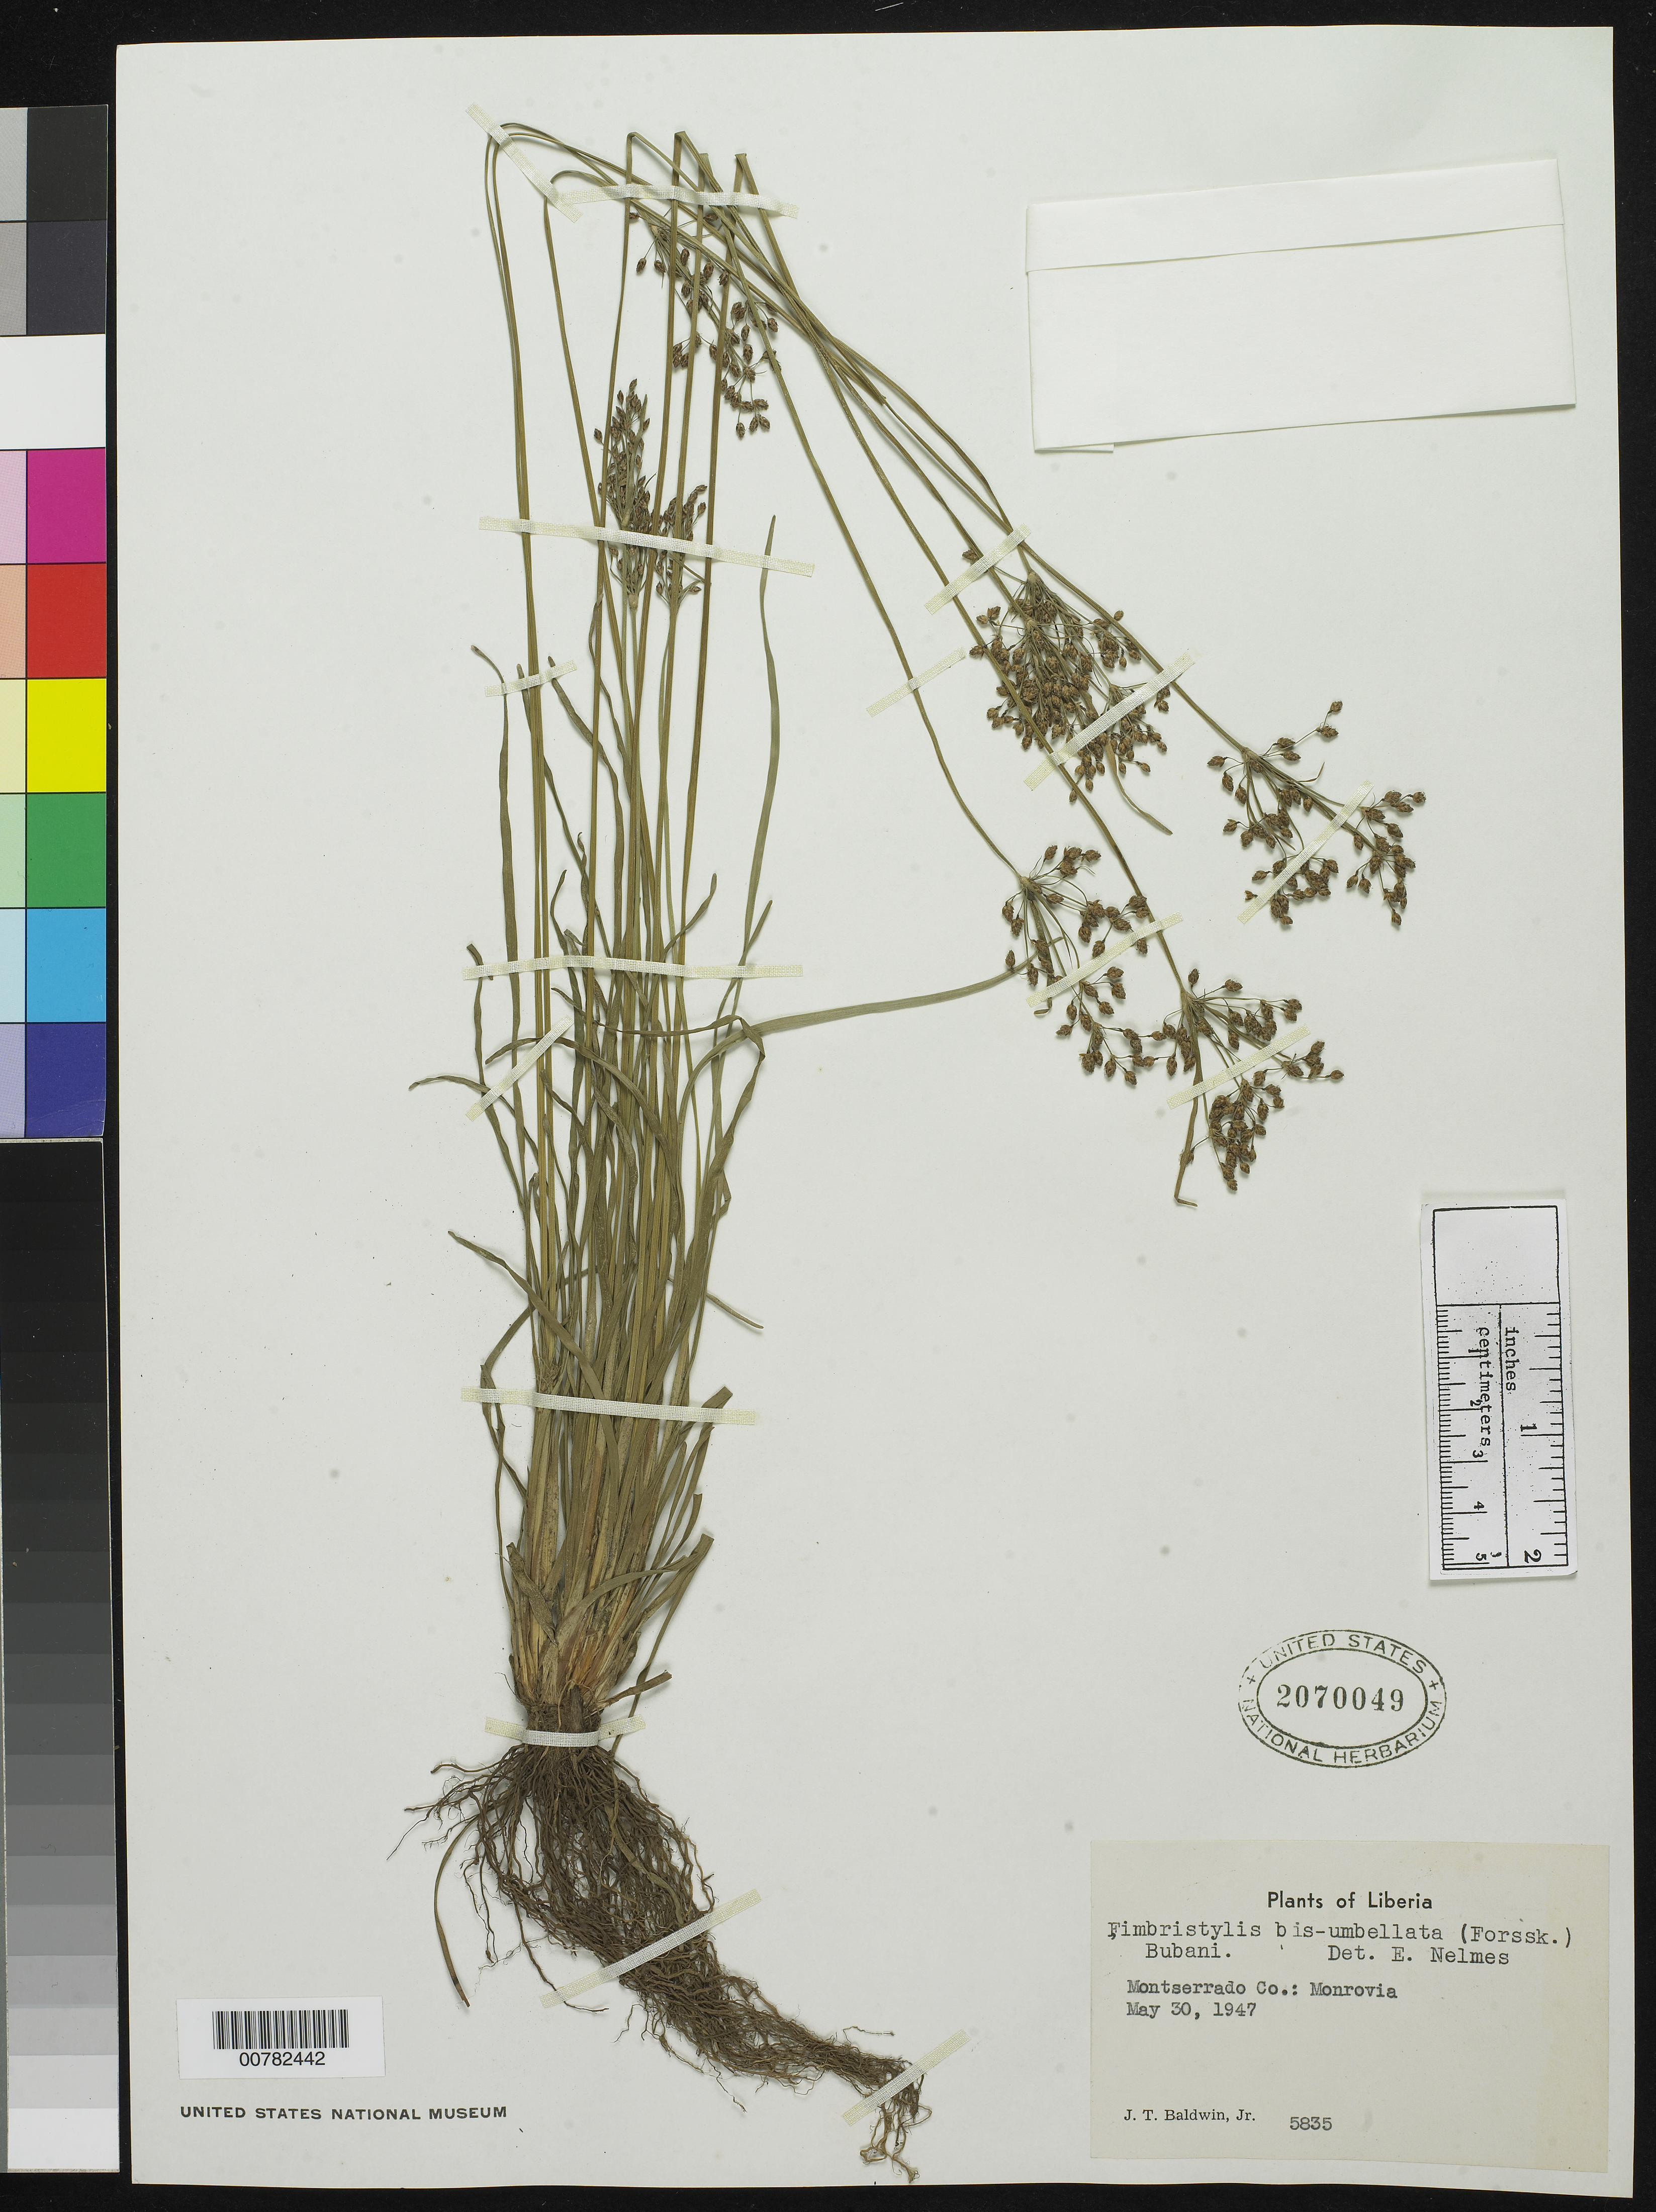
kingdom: Plantae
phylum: Tracheophyta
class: Liliopsida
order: Poales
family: Cyperaceae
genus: Fimbristylis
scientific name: Fimbristylis bisumbellata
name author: (Forssk.) Bubani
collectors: J. T. Baldwin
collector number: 5835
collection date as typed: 30 May 1947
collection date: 1947-05-30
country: Liberia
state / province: Montserrado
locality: Monrovia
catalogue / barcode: US 2070049